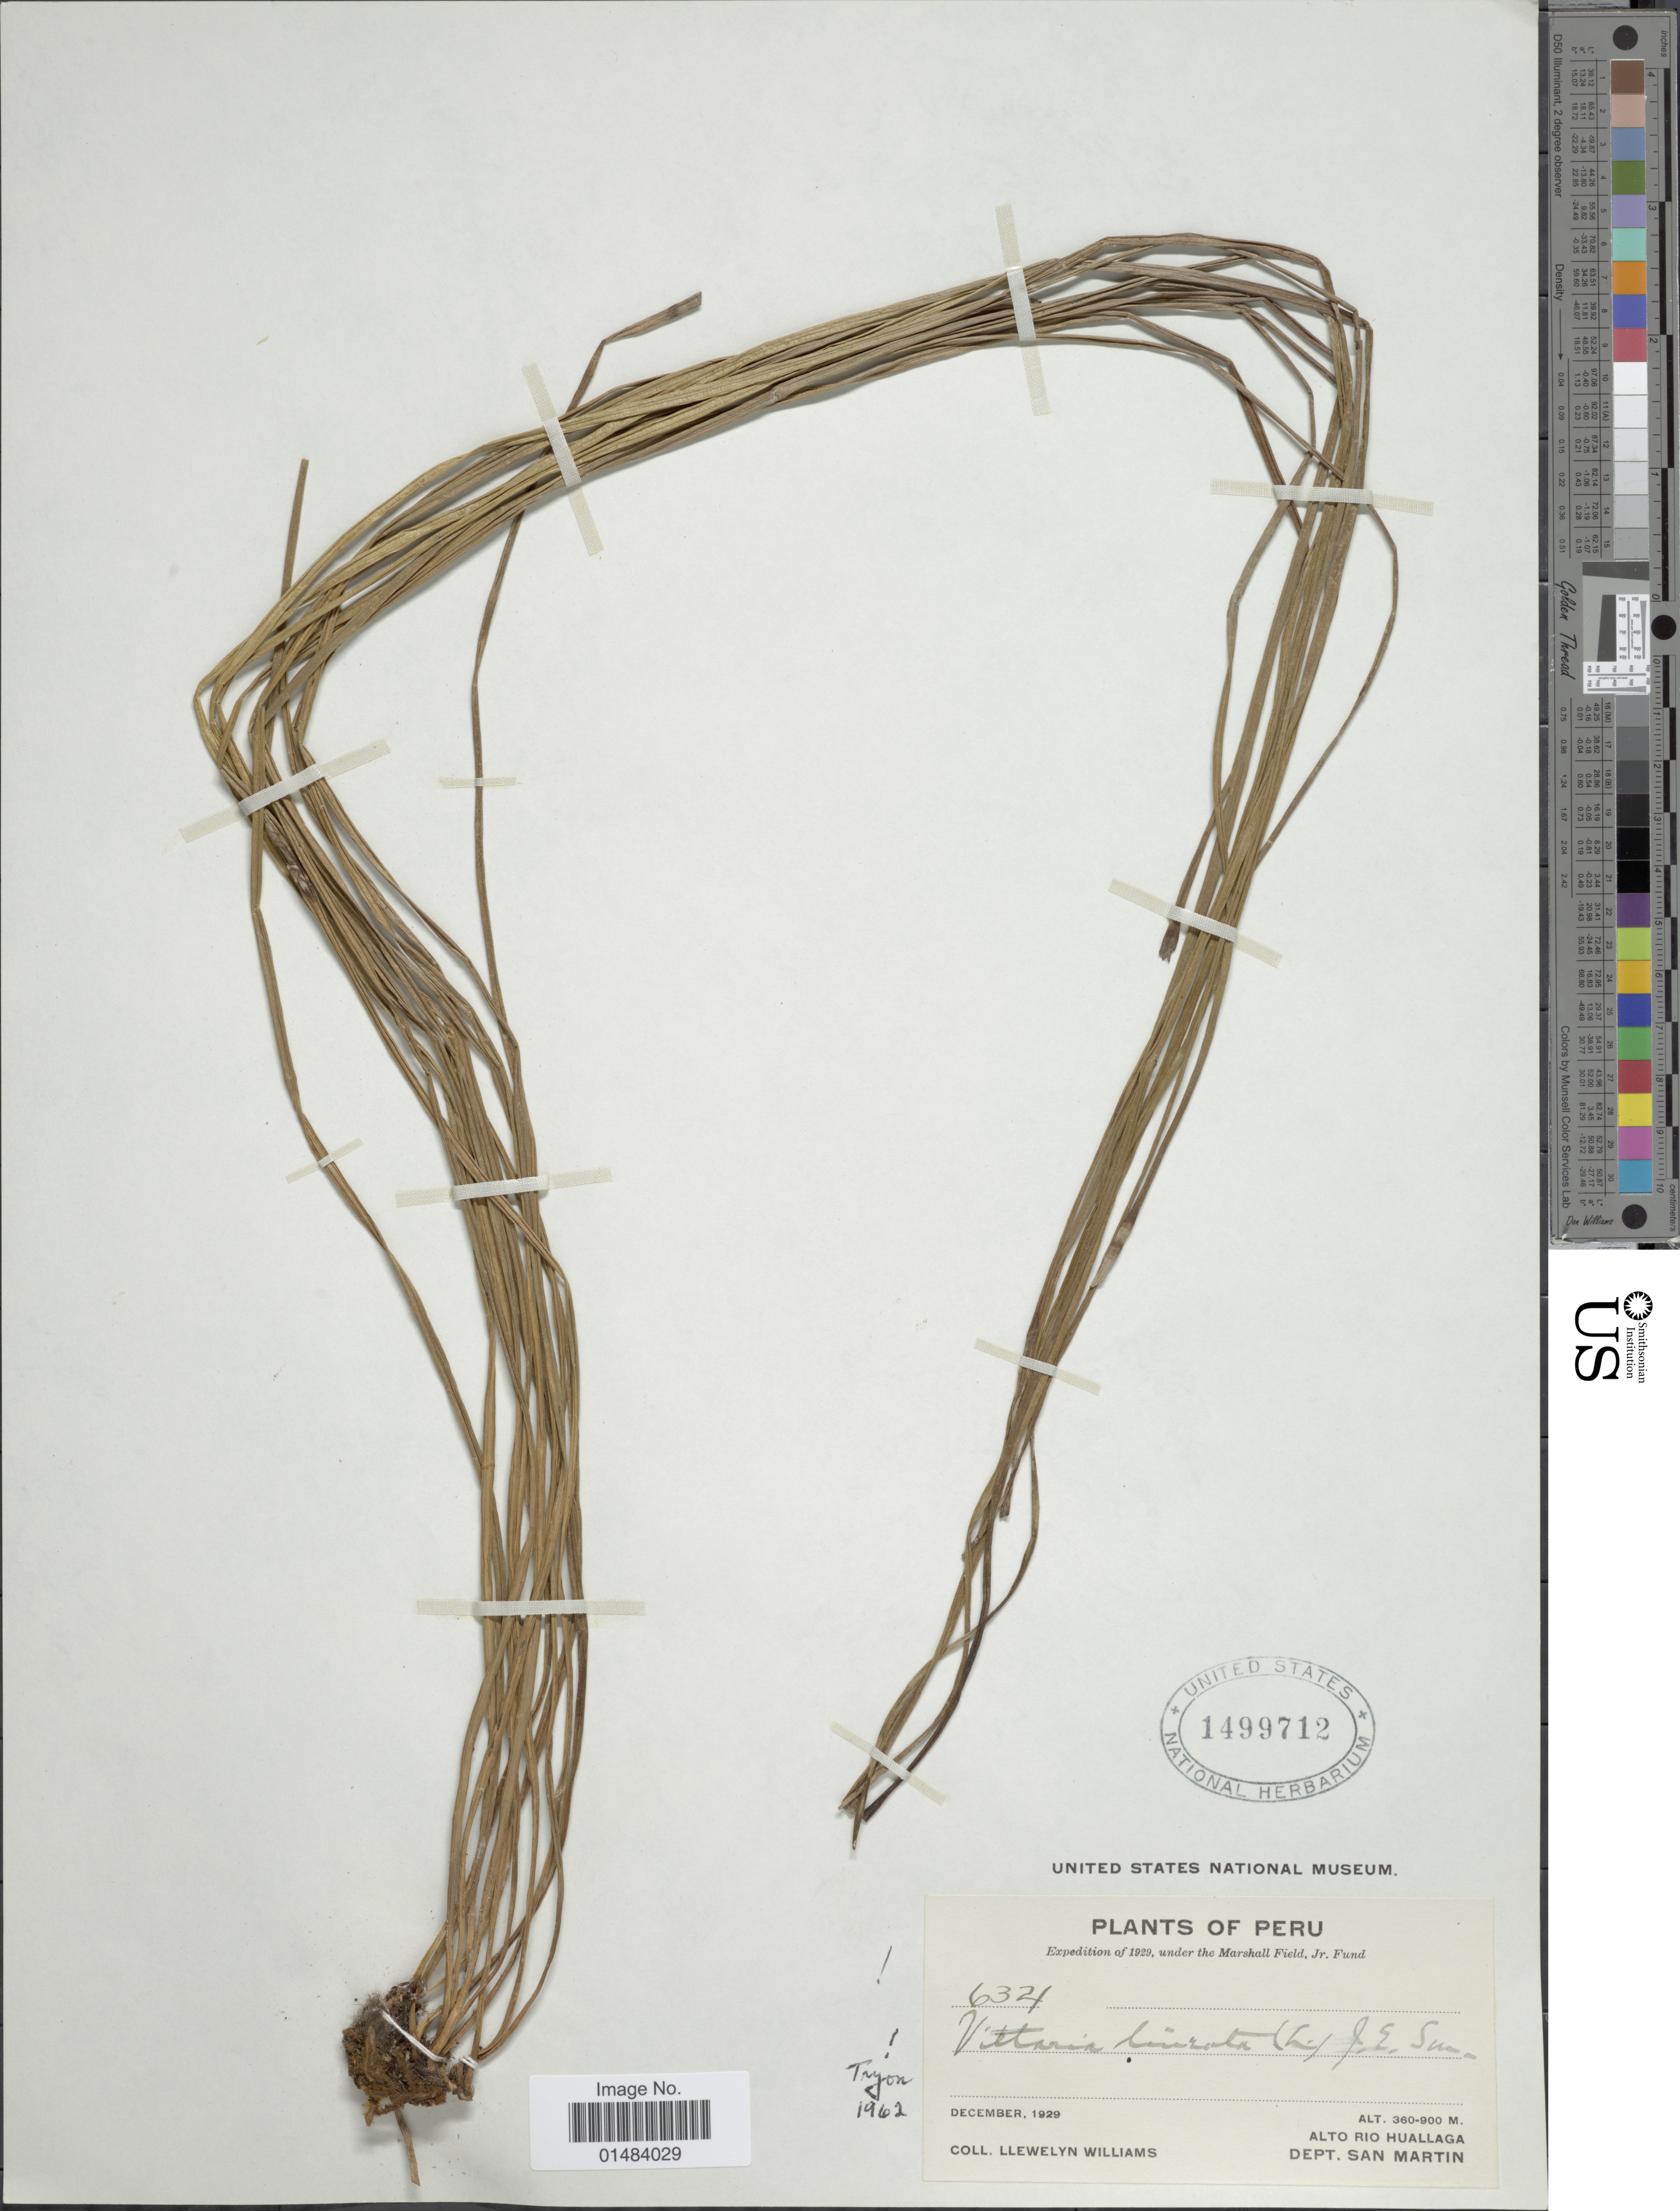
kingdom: Plantae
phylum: Tracheophyta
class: Polypodiopsida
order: Polypodiales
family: Pteridaceae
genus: Vittaria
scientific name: Vittaria lineata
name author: (L.) Sm.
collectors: Ll. Williams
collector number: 634*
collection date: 1929-12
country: Peru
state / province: San Martín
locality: Peru, Alto Rio Huallaga, Dept. San Martin.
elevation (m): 360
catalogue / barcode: US 1499712